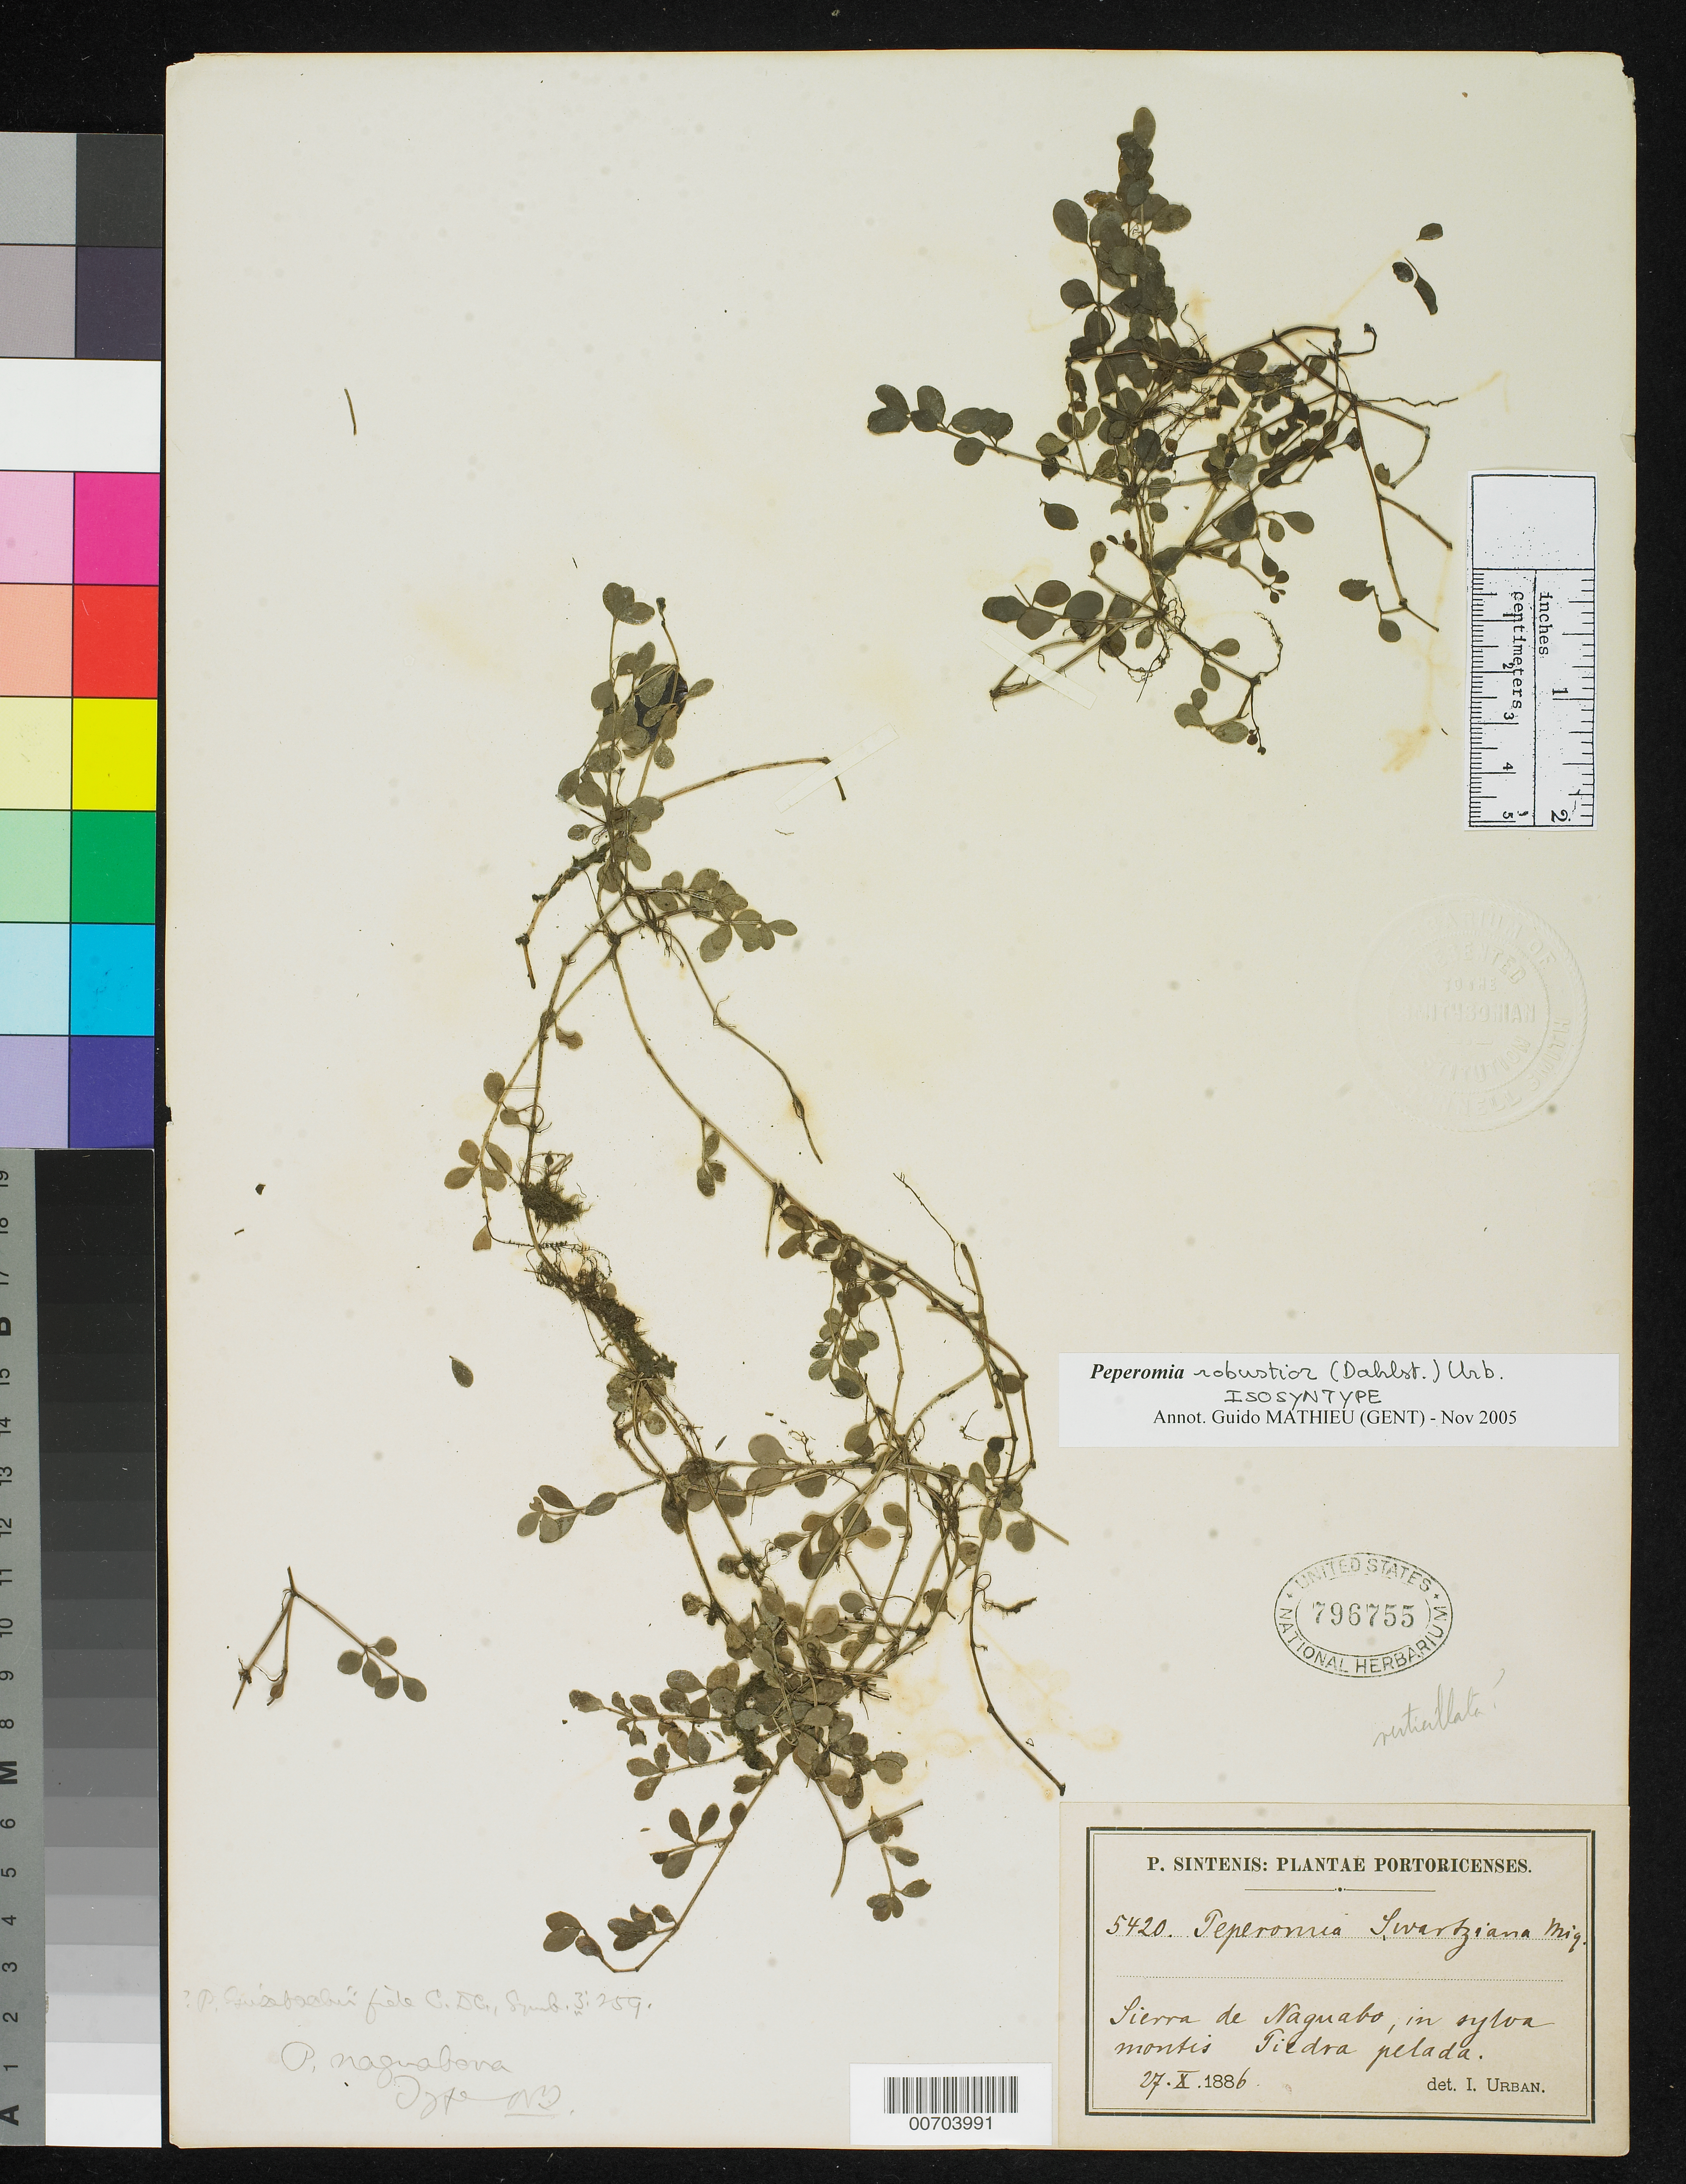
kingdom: Plantae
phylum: Tracheophyta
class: Magnoliopsida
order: Piperales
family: Piperaceae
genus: Peperomia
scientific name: Peperomia tenerrima f. robustior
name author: Dahlst.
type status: Isosyntype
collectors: P. Sintenis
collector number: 5420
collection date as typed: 27 Oct 1886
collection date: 1886-10-27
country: Puerto Rico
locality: Sierra de Naquabo, in sylva montis Piedra pelada.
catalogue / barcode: US 796755